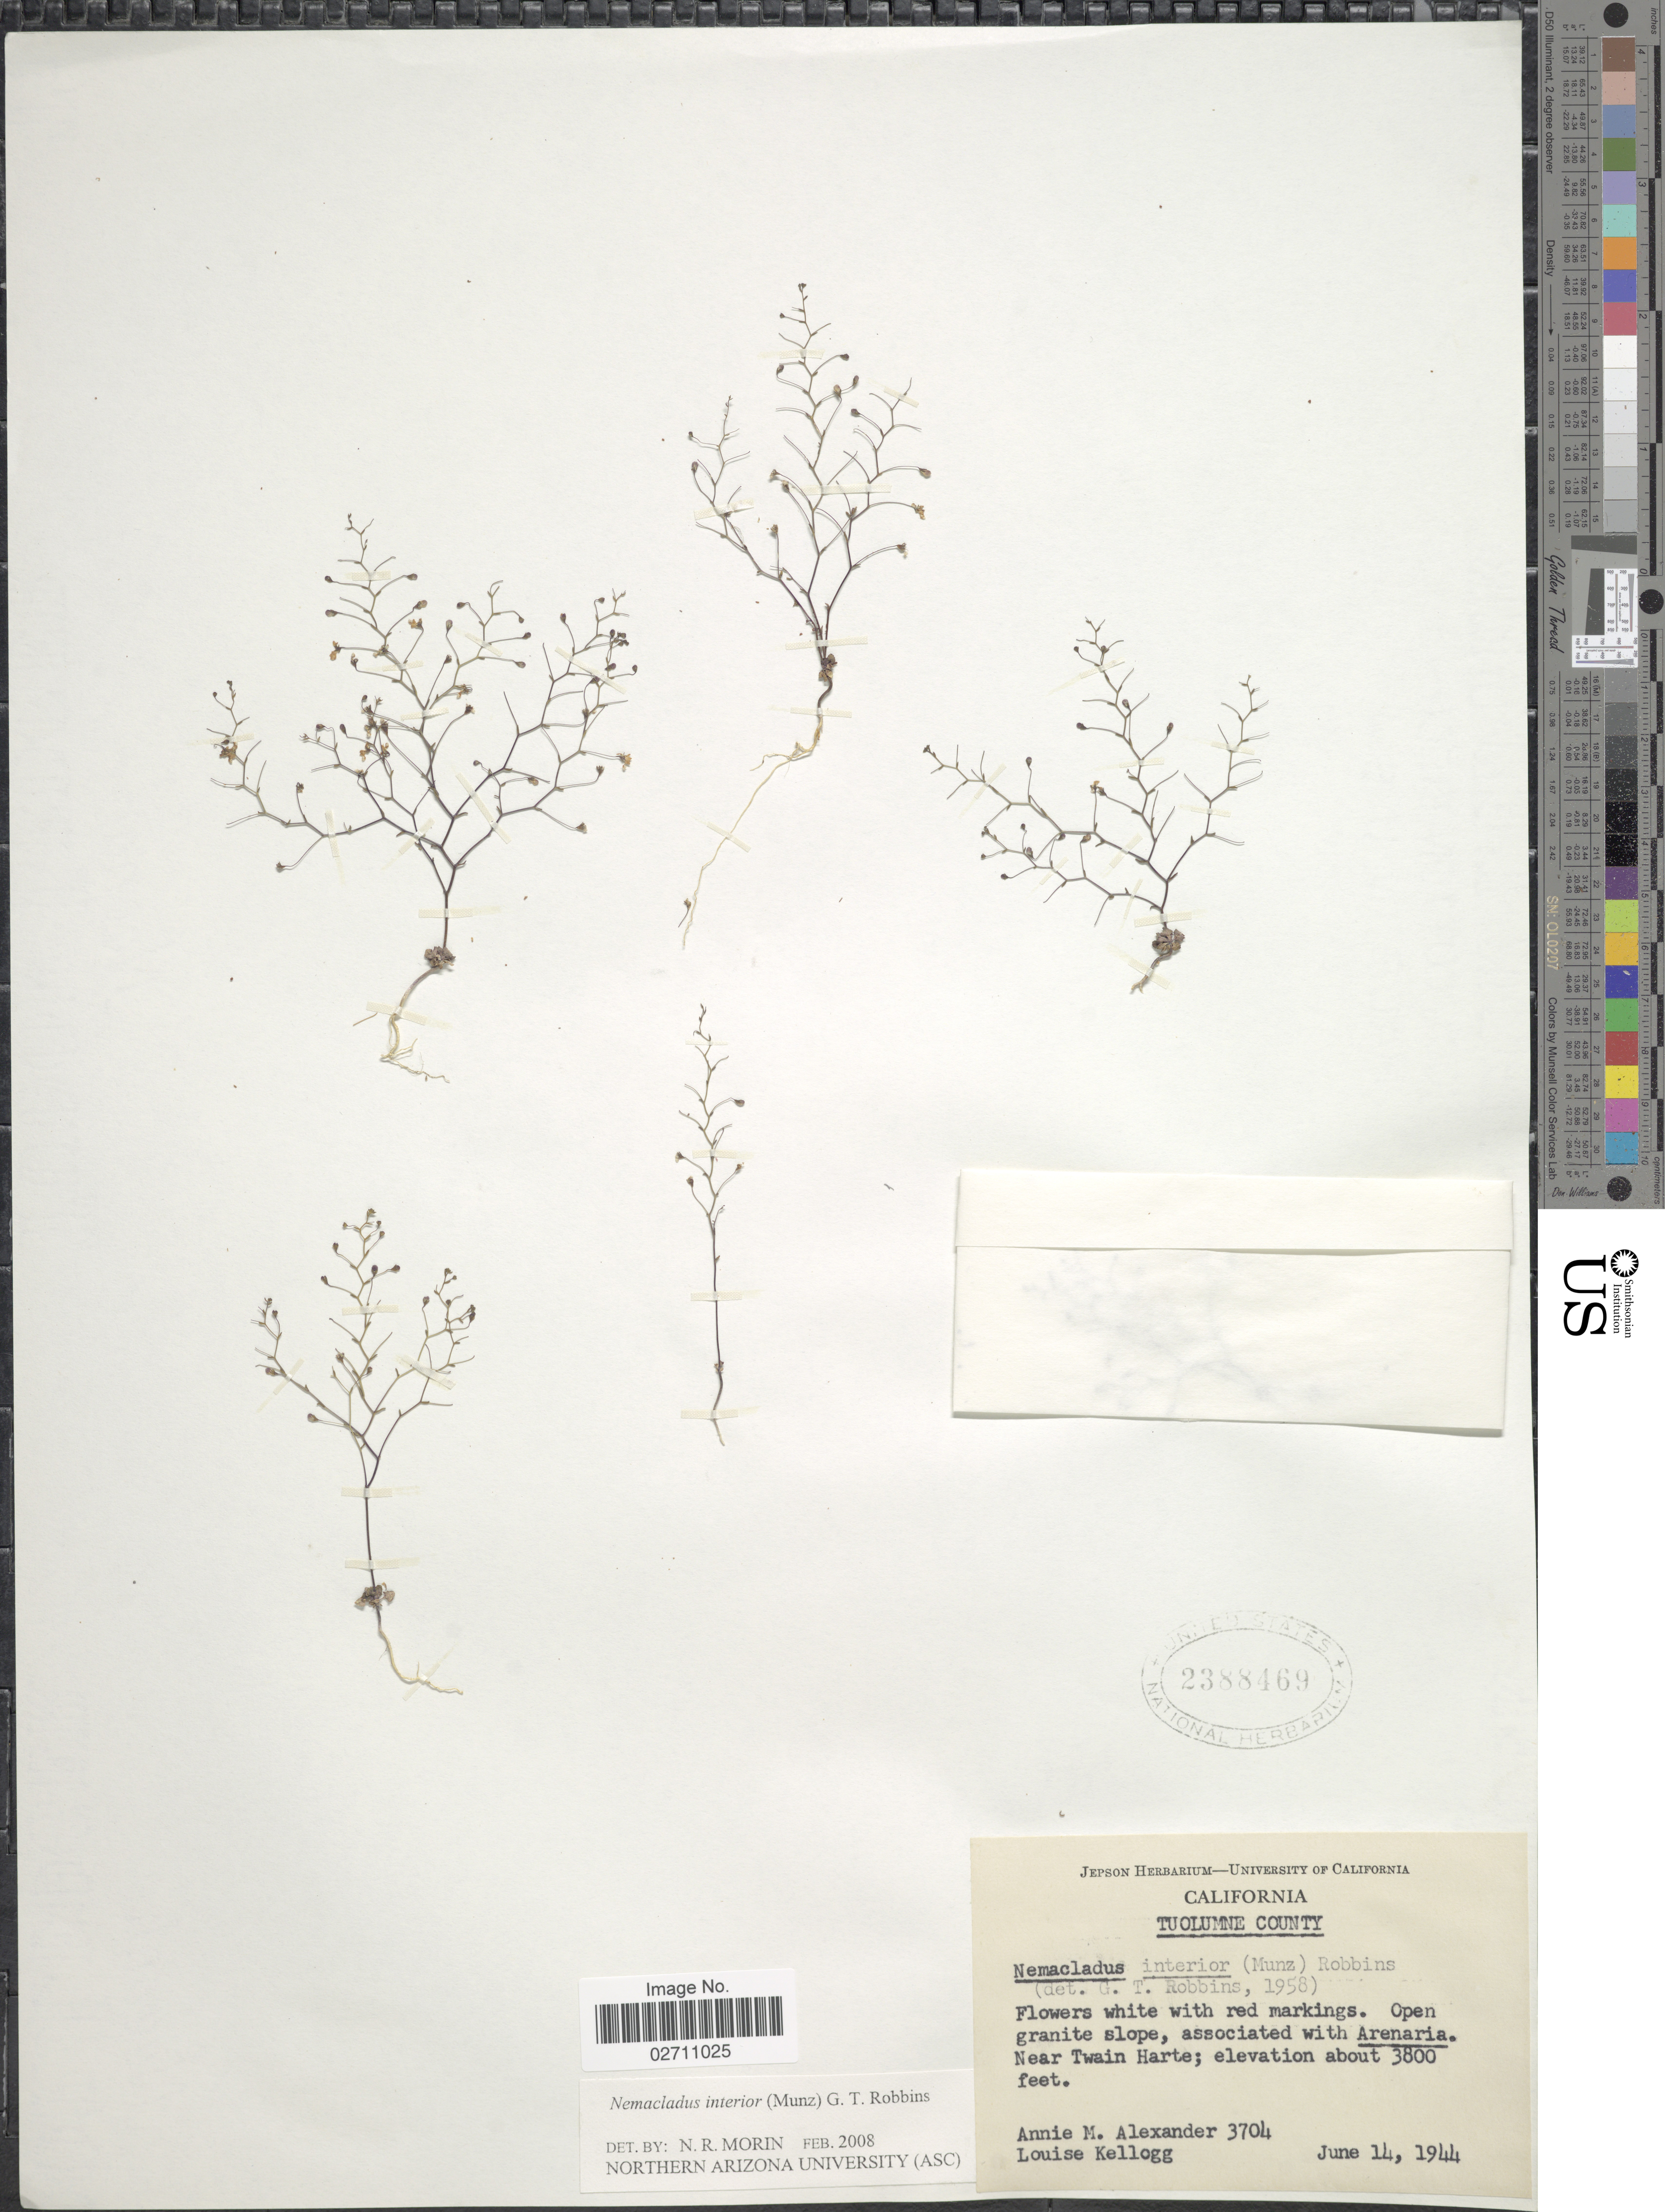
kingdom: Plantae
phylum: Tracheophyta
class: Magnoliopsida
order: Asterales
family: Campanulaceae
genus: Nemacladus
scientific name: Nemacladus interior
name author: (Munz) G.T. Robbins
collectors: A. M. Alexander & L. Kellogg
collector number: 3704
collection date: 1944-06-14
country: United States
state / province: California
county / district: Tuolumne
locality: Tuolumne County, Near Twain Harte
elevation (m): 1158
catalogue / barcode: US 2388469